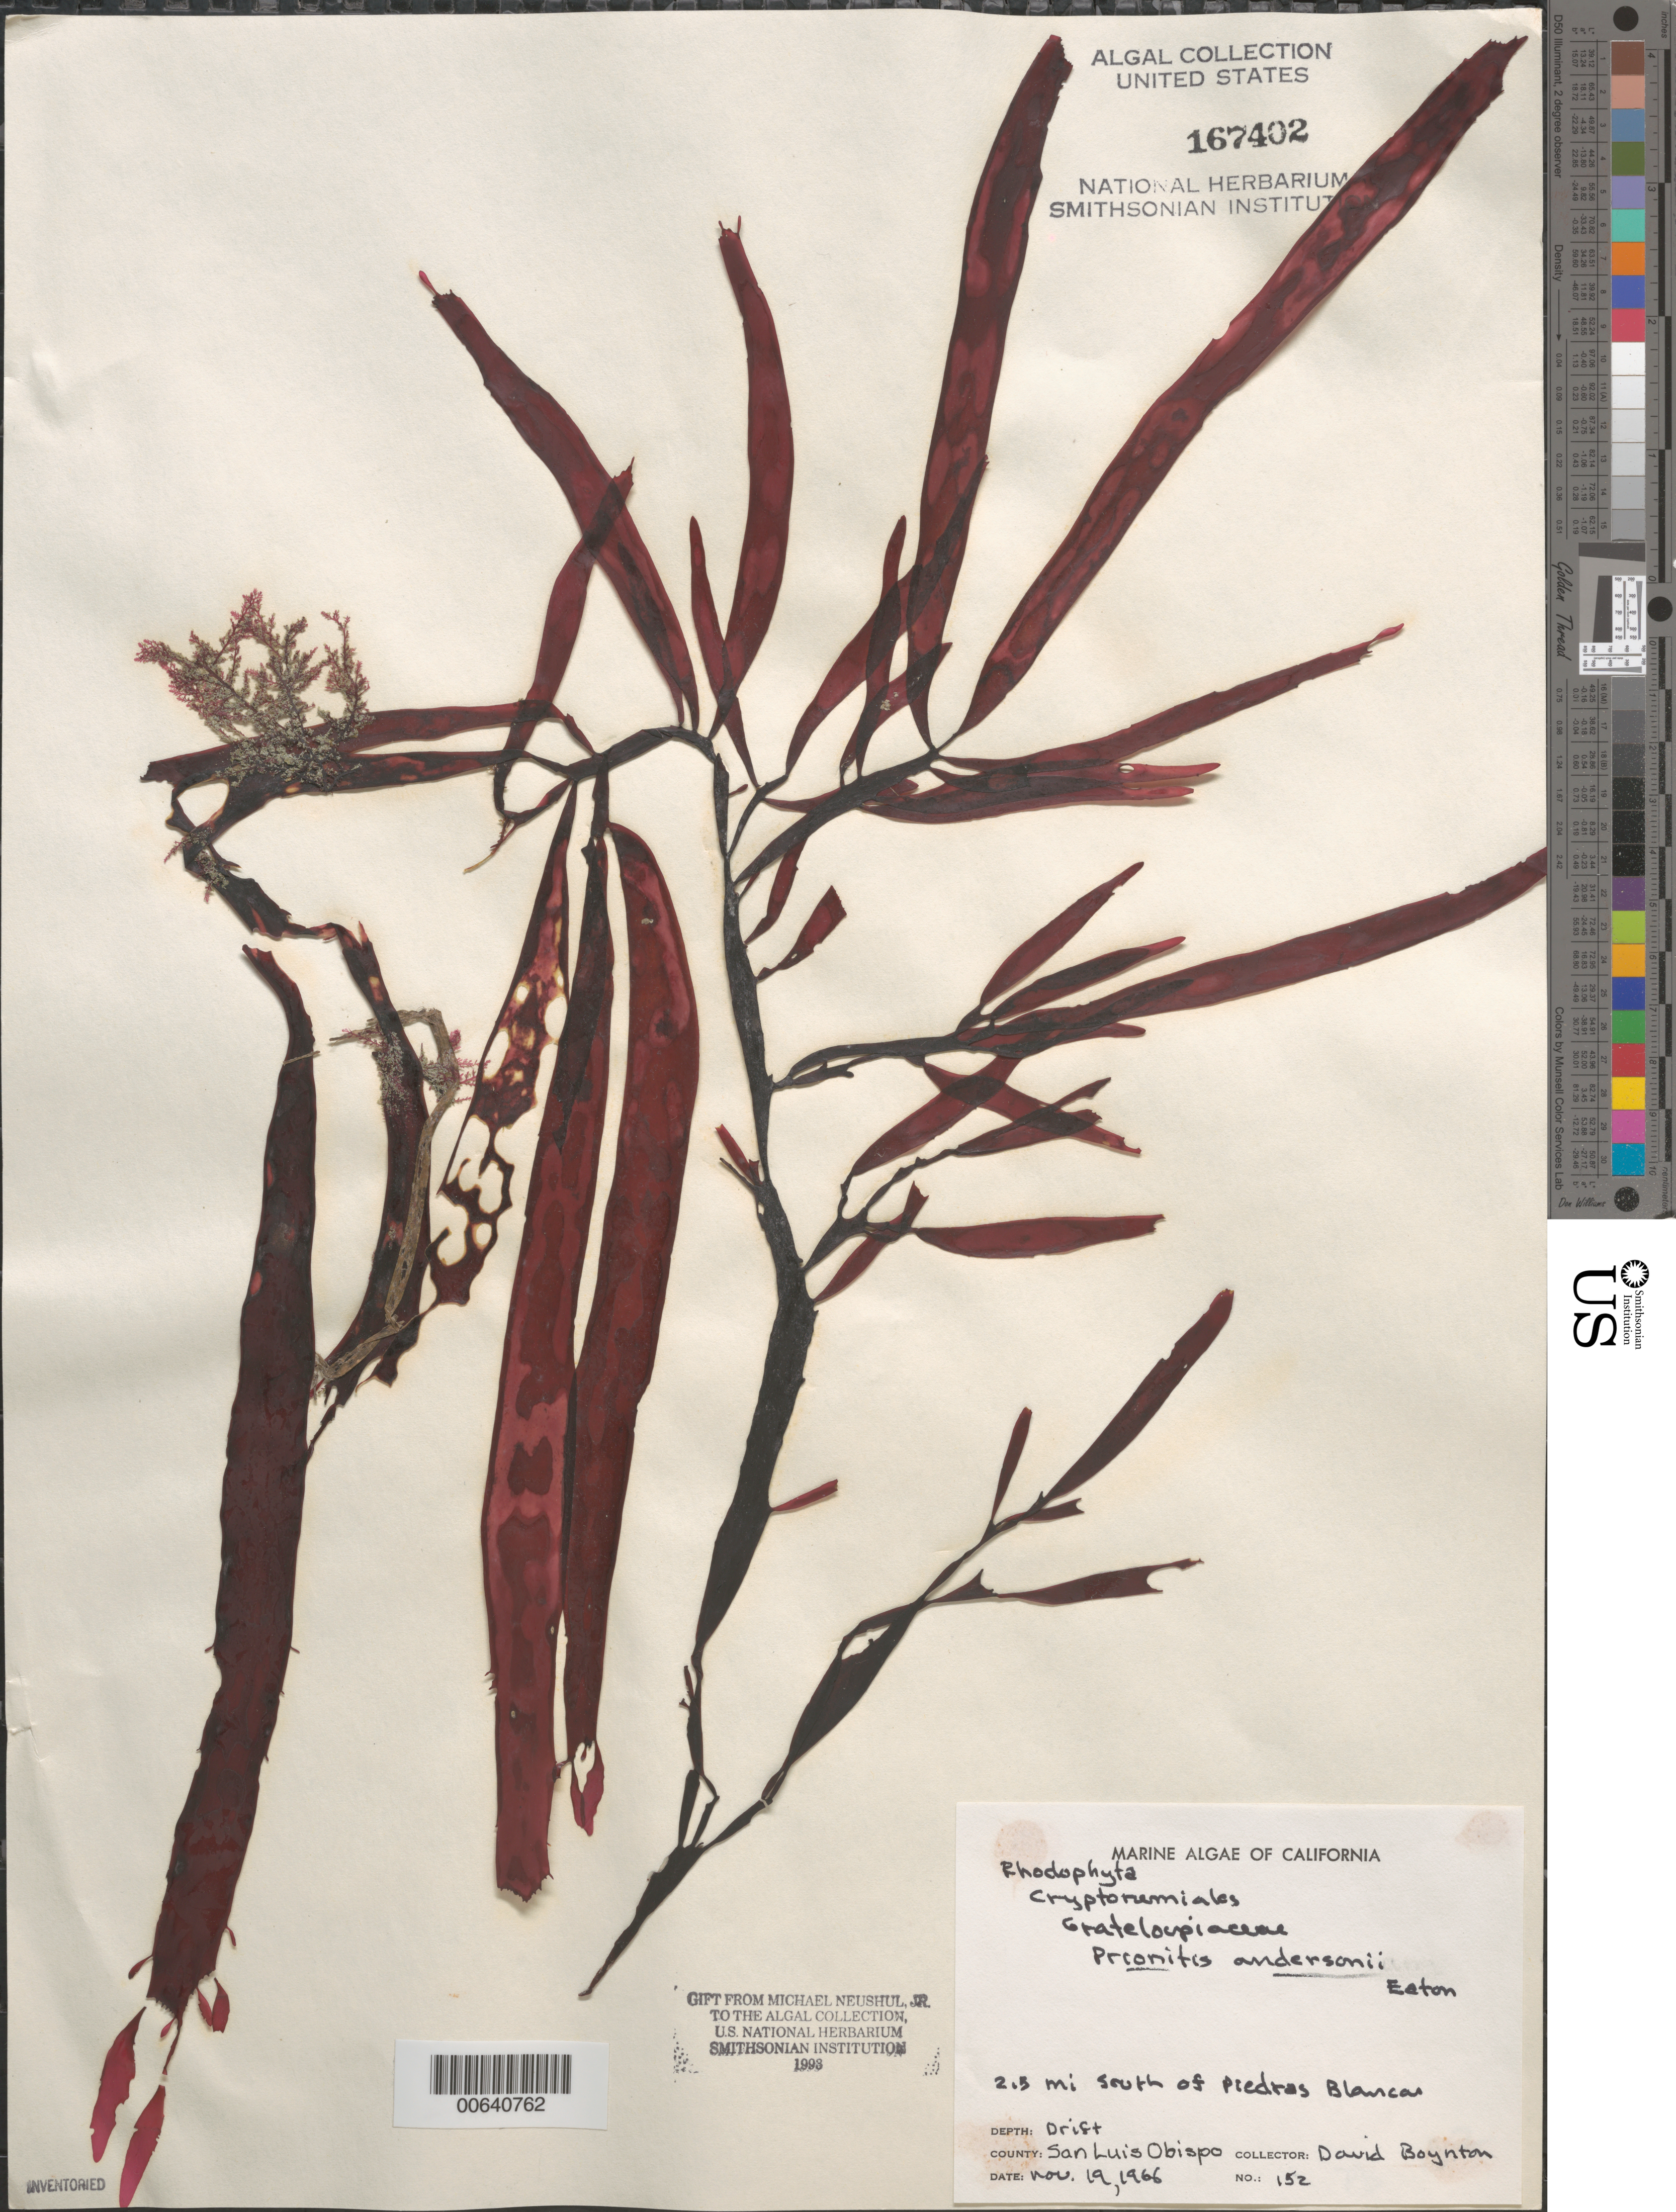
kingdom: Plantae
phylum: Rhodophyta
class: Florideophyceae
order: Cryptonemiales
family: Cryptonemiaceae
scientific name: Prionitis sternbergii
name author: (C. Agardh) J. Agardh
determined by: Algae name updating Project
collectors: D. Boynton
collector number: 152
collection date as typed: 19 Nov 1966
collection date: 1966-11-19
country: United States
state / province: California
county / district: San Luis Obispo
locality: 2.5 miles south of Piedras Blancas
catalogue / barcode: US 167402